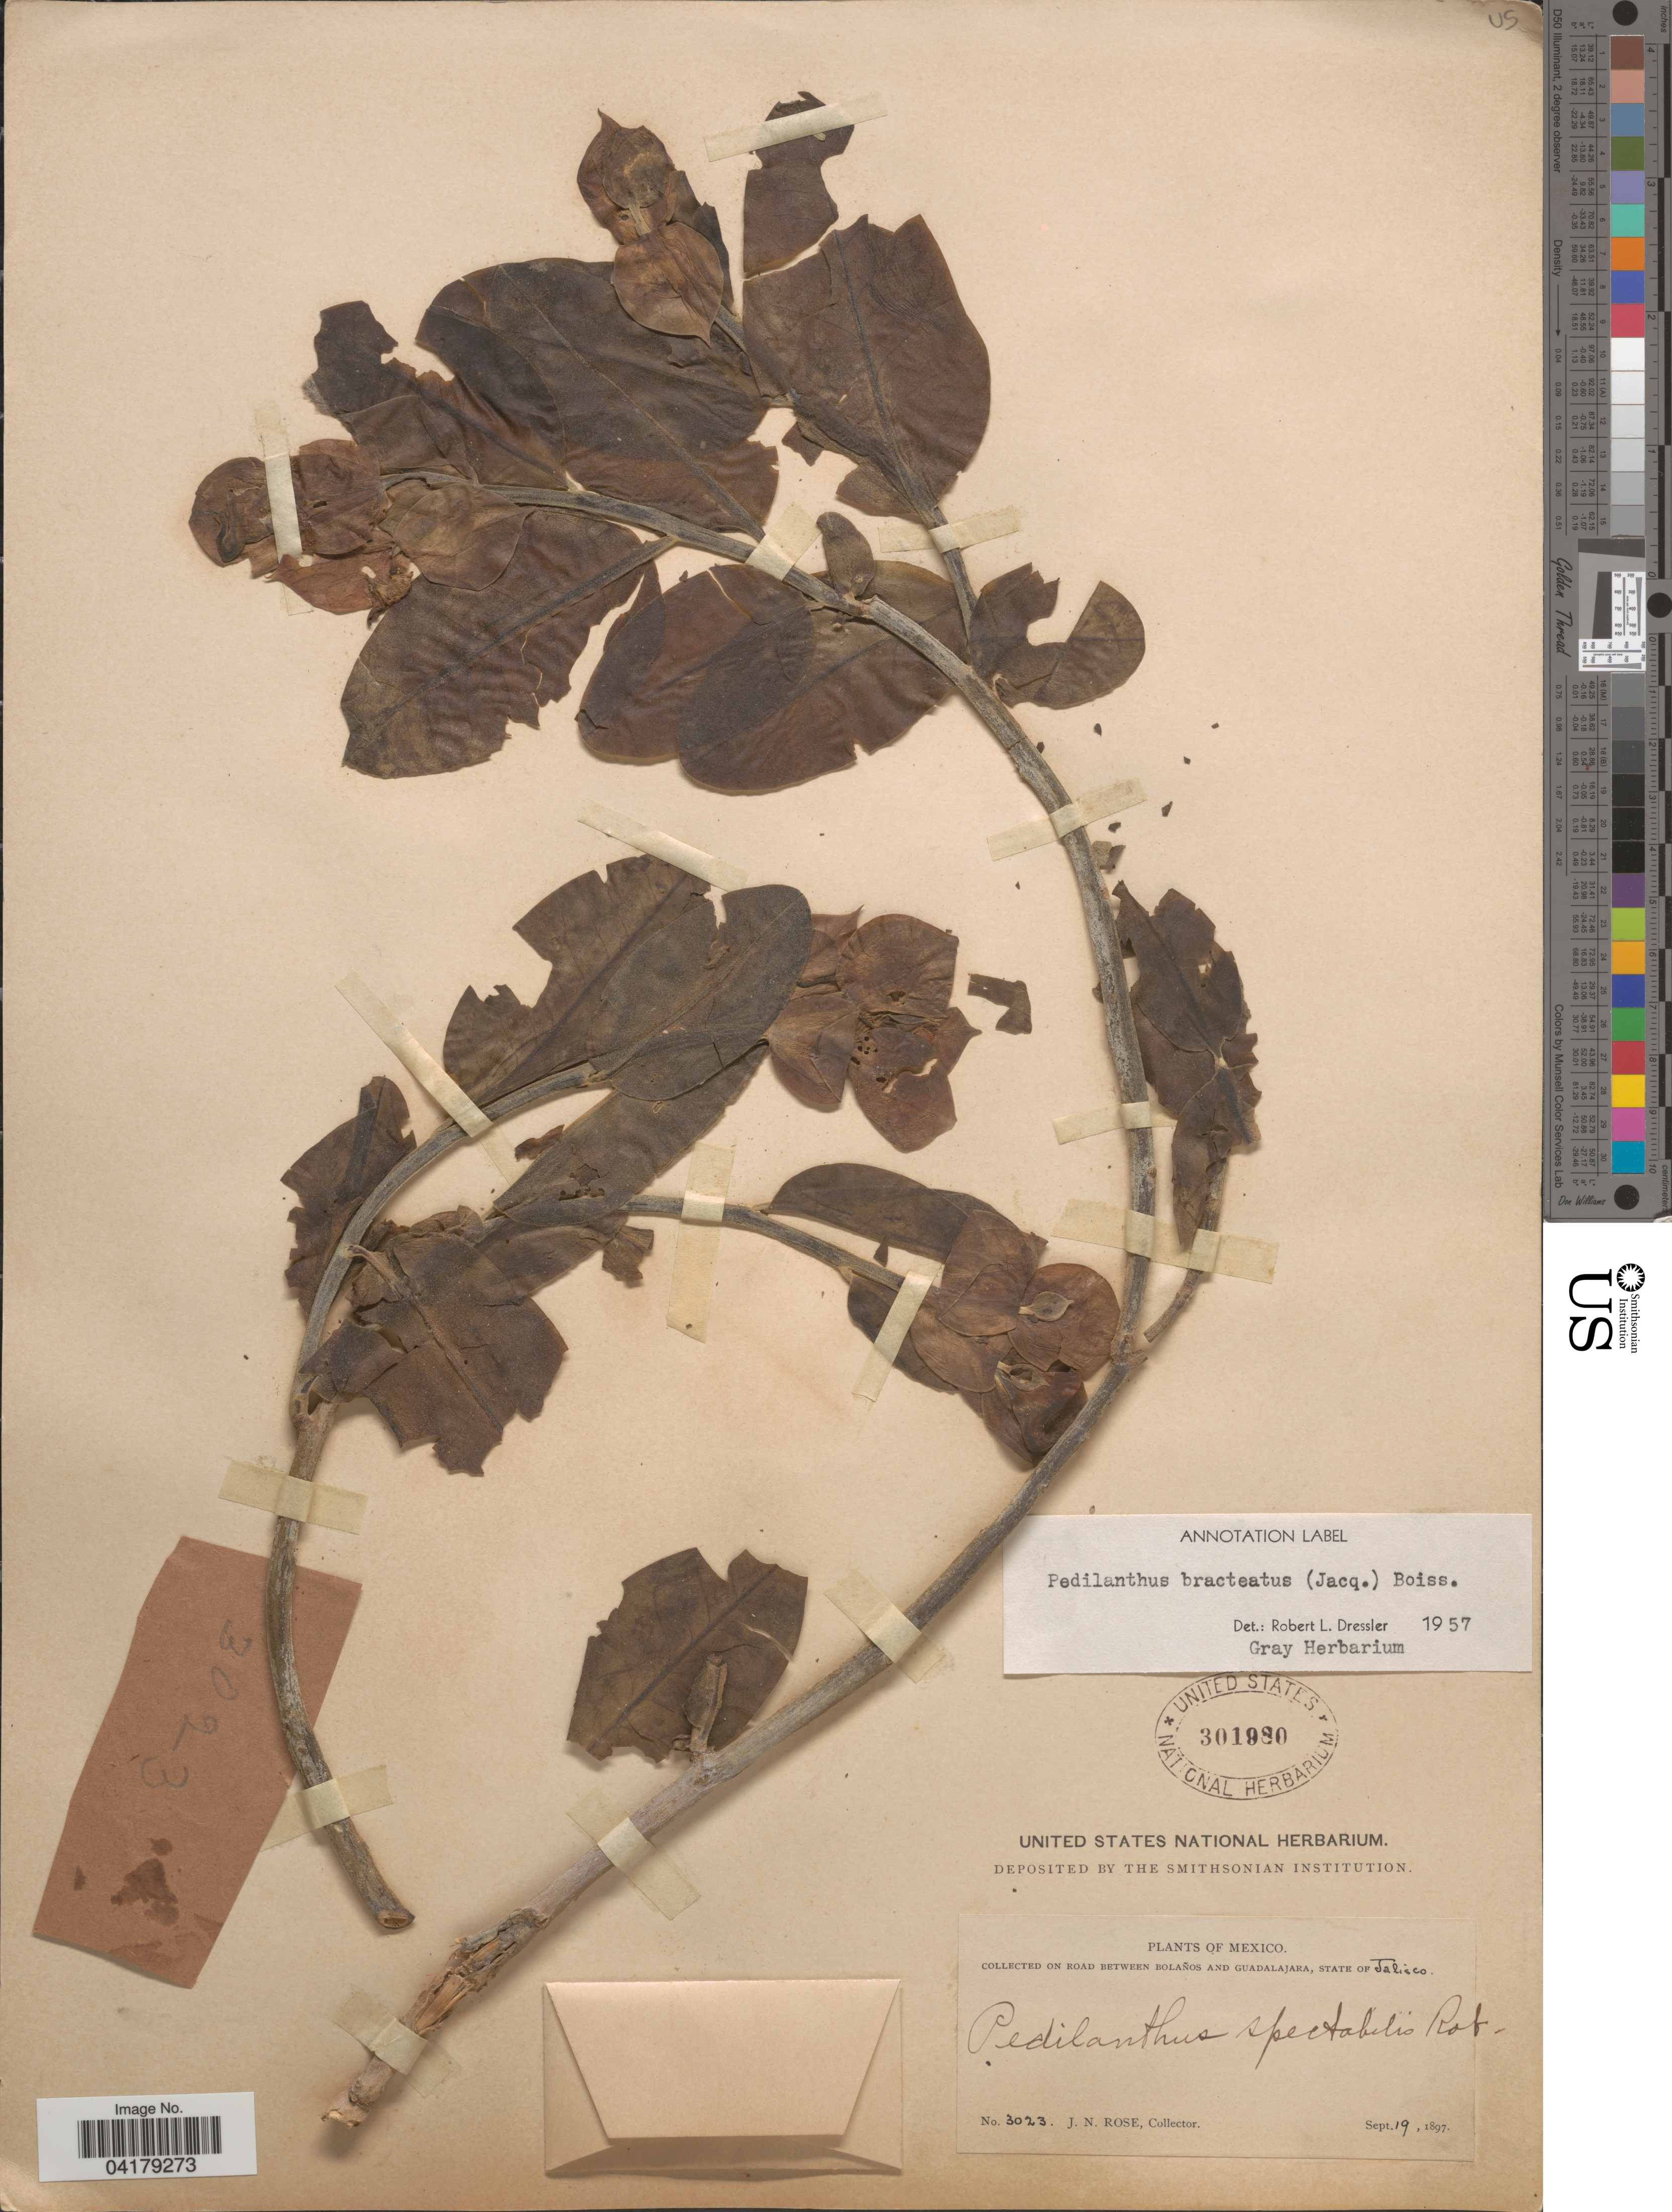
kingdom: Plantae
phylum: Tracheophyta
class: Magnoliopsida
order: Malpighiales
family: Euphorbiaceae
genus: Pedilanthus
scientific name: Pedilanthus bracteatus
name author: (Jacq.) Boiss.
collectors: J. N. Rose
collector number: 3023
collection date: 1897-09-19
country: Mexico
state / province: Jalisco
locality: On road between Bolaños and Guadalajara.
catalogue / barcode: US 301980